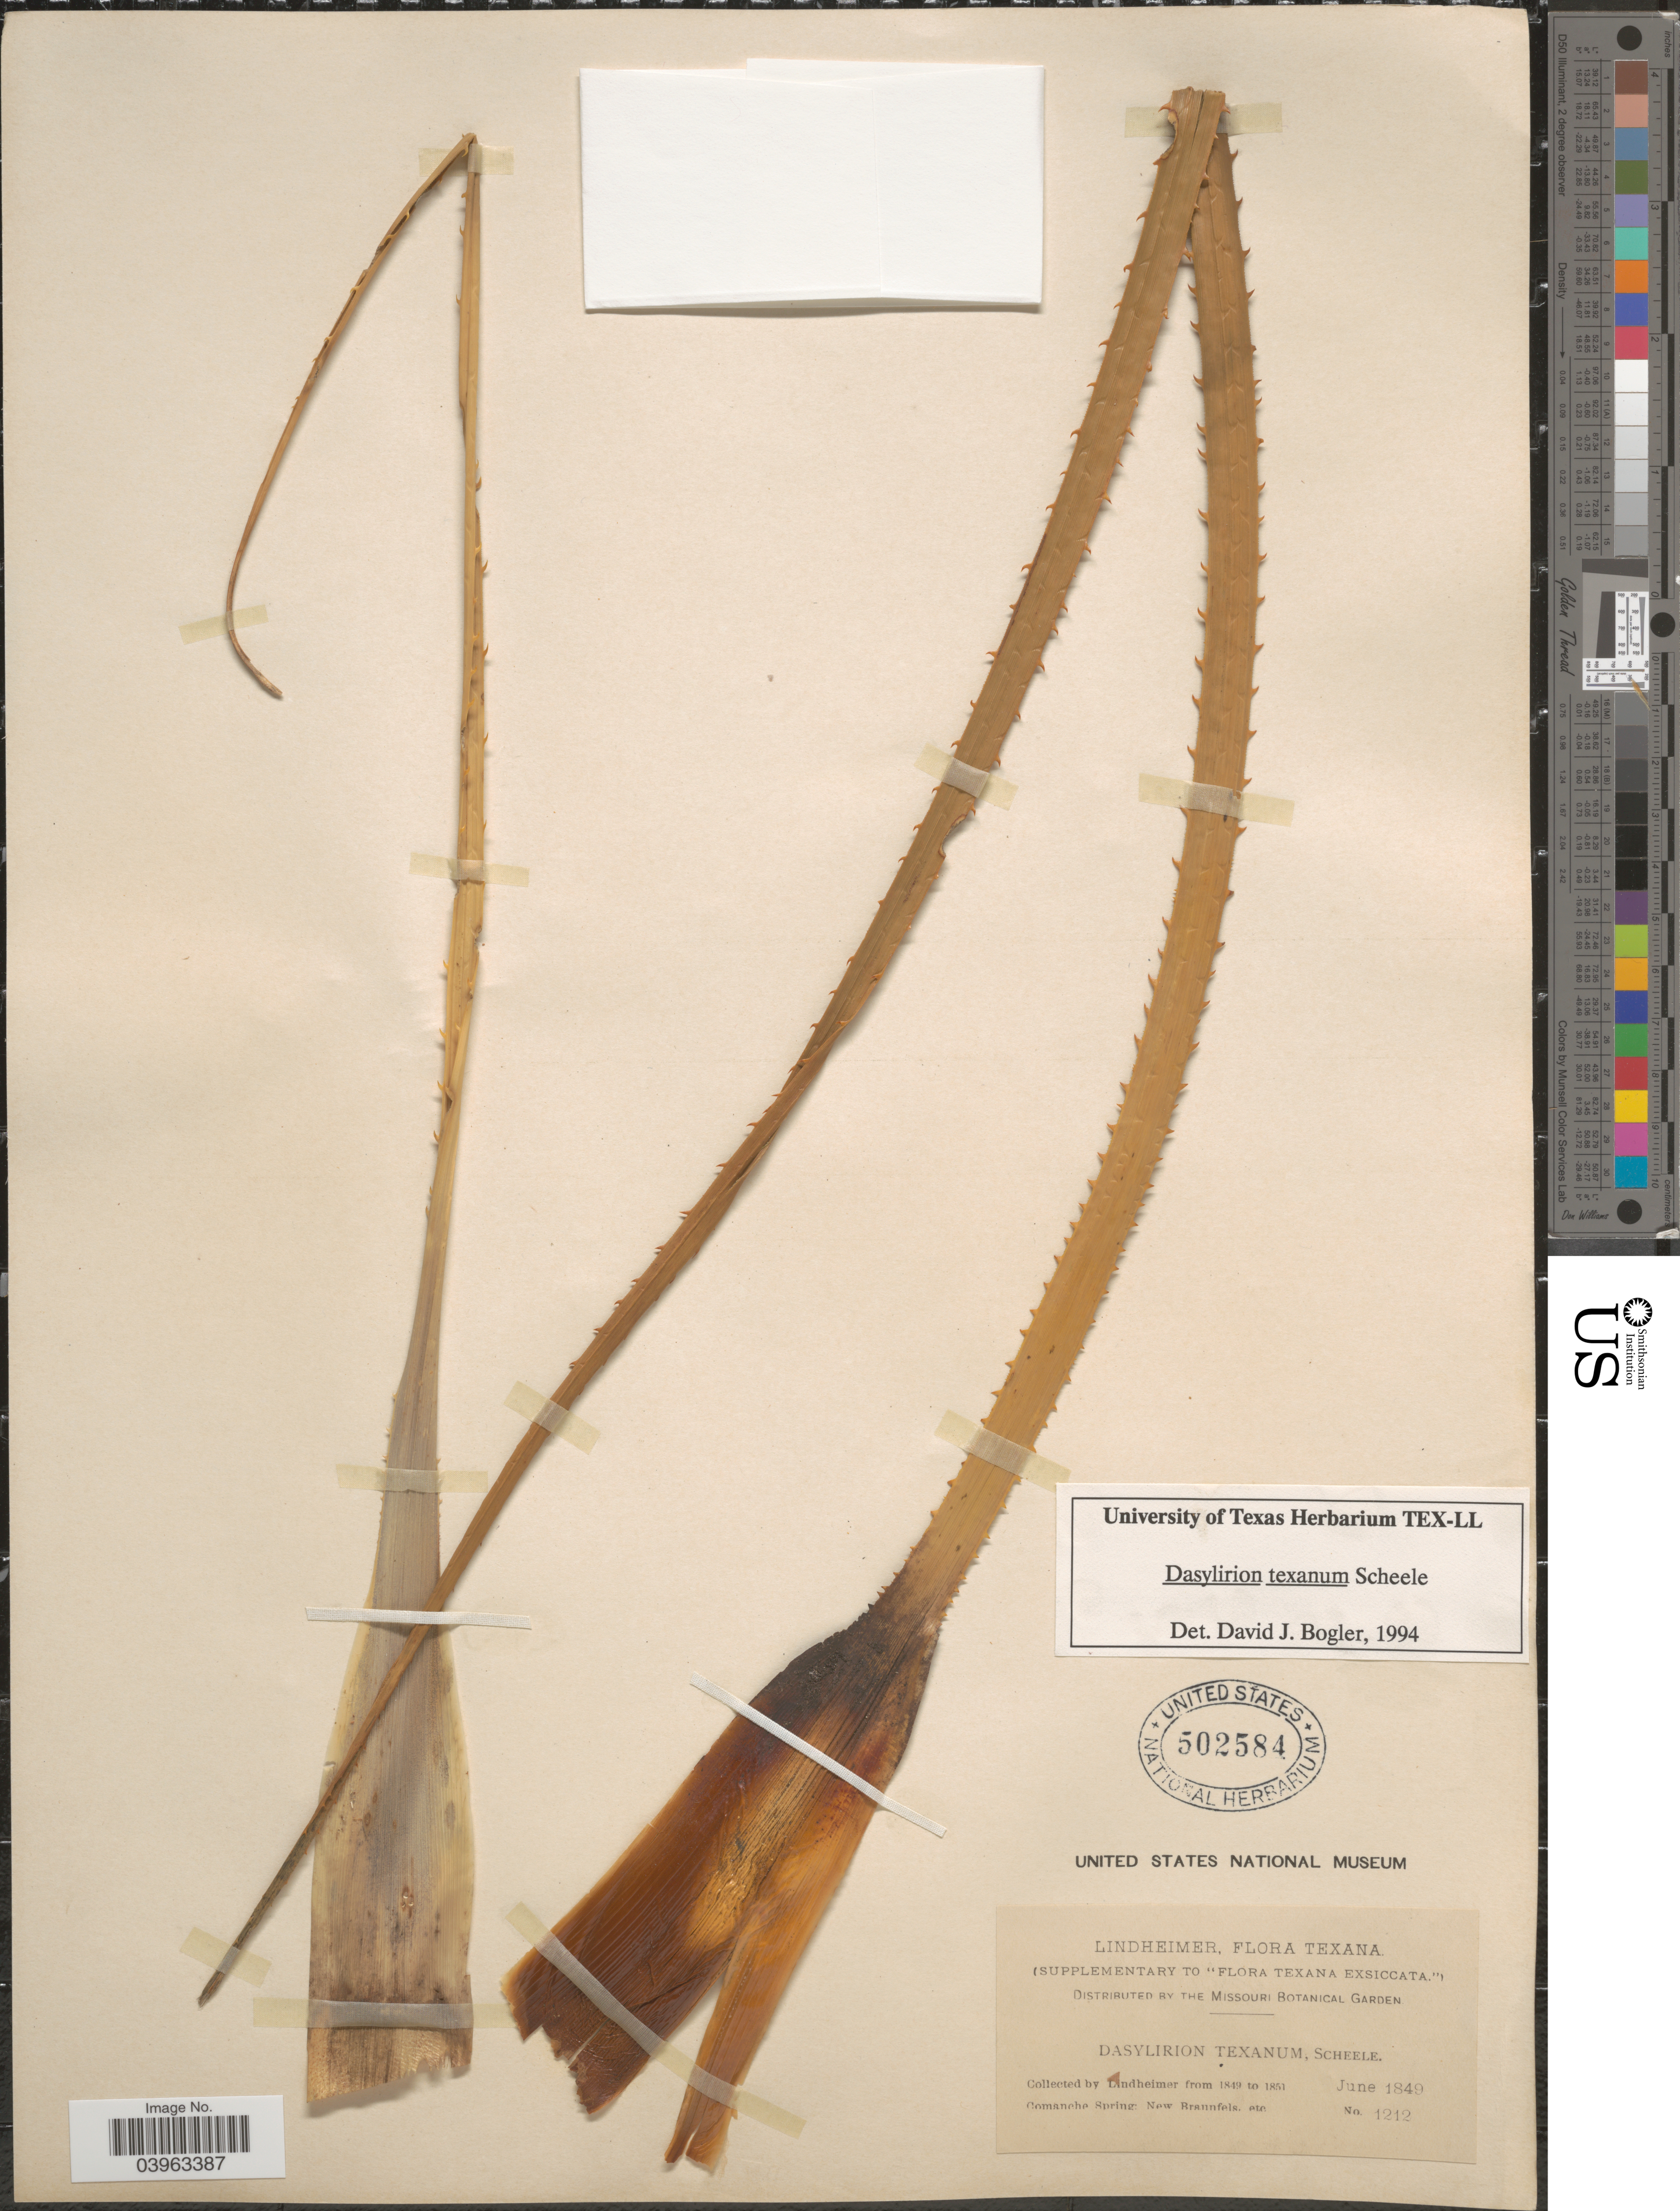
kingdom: Plantae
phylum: Tracheophyta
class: Liliopsida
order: Asparagales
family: Asparagaceae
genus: Dasylirion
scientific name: Dasylirion texanum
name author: Scheele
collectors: -. Lindheimer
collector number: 1212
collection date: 1849-06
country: United States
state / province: Texas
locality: Comanche Spring: New Braunfels.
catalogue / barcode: US 502584